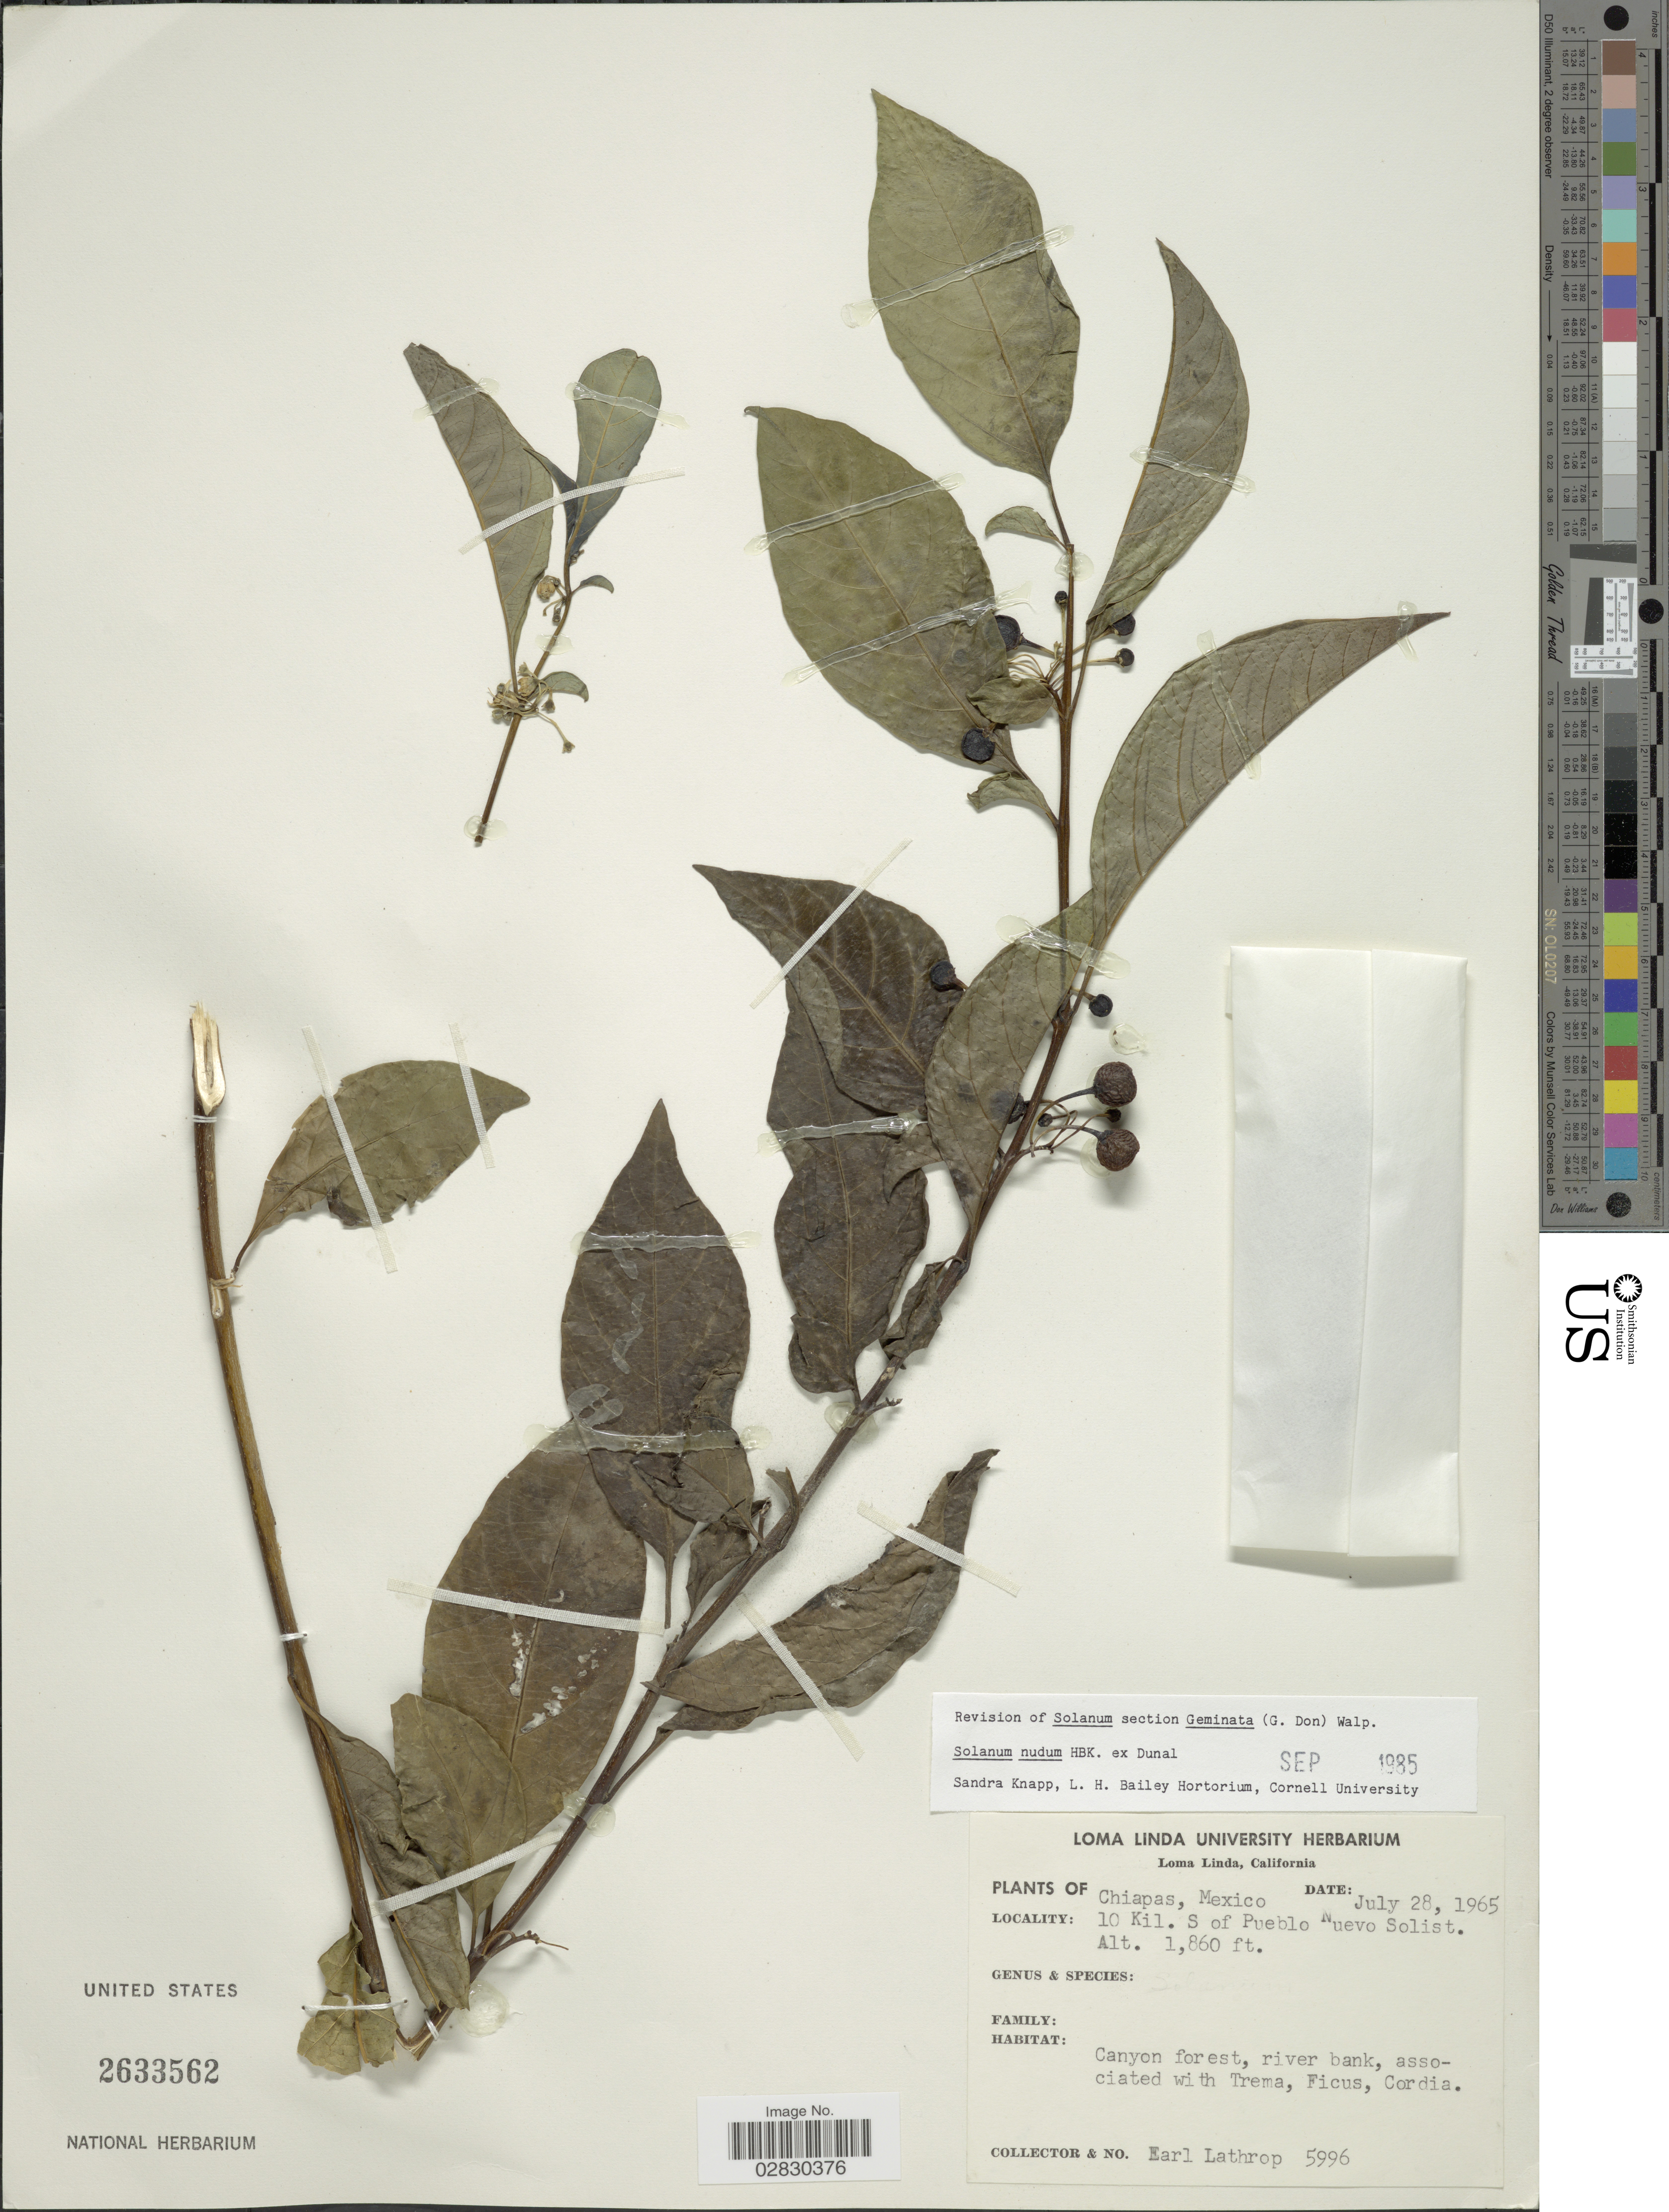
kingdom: Plantae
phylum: Tracheophyta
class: Magnoliopsida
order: Solanales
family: Solanaceae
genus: Solanum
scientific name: Solanum nudum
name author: Humb. & Bonpl. ex Dunal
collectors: E. W. Lathrop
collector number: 5996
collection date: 1965-07-28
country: Mexico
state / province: Chiapas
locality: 10 Kil. S of Pueblo Nuevo Solist.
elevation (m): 567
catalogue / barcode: US 2633562